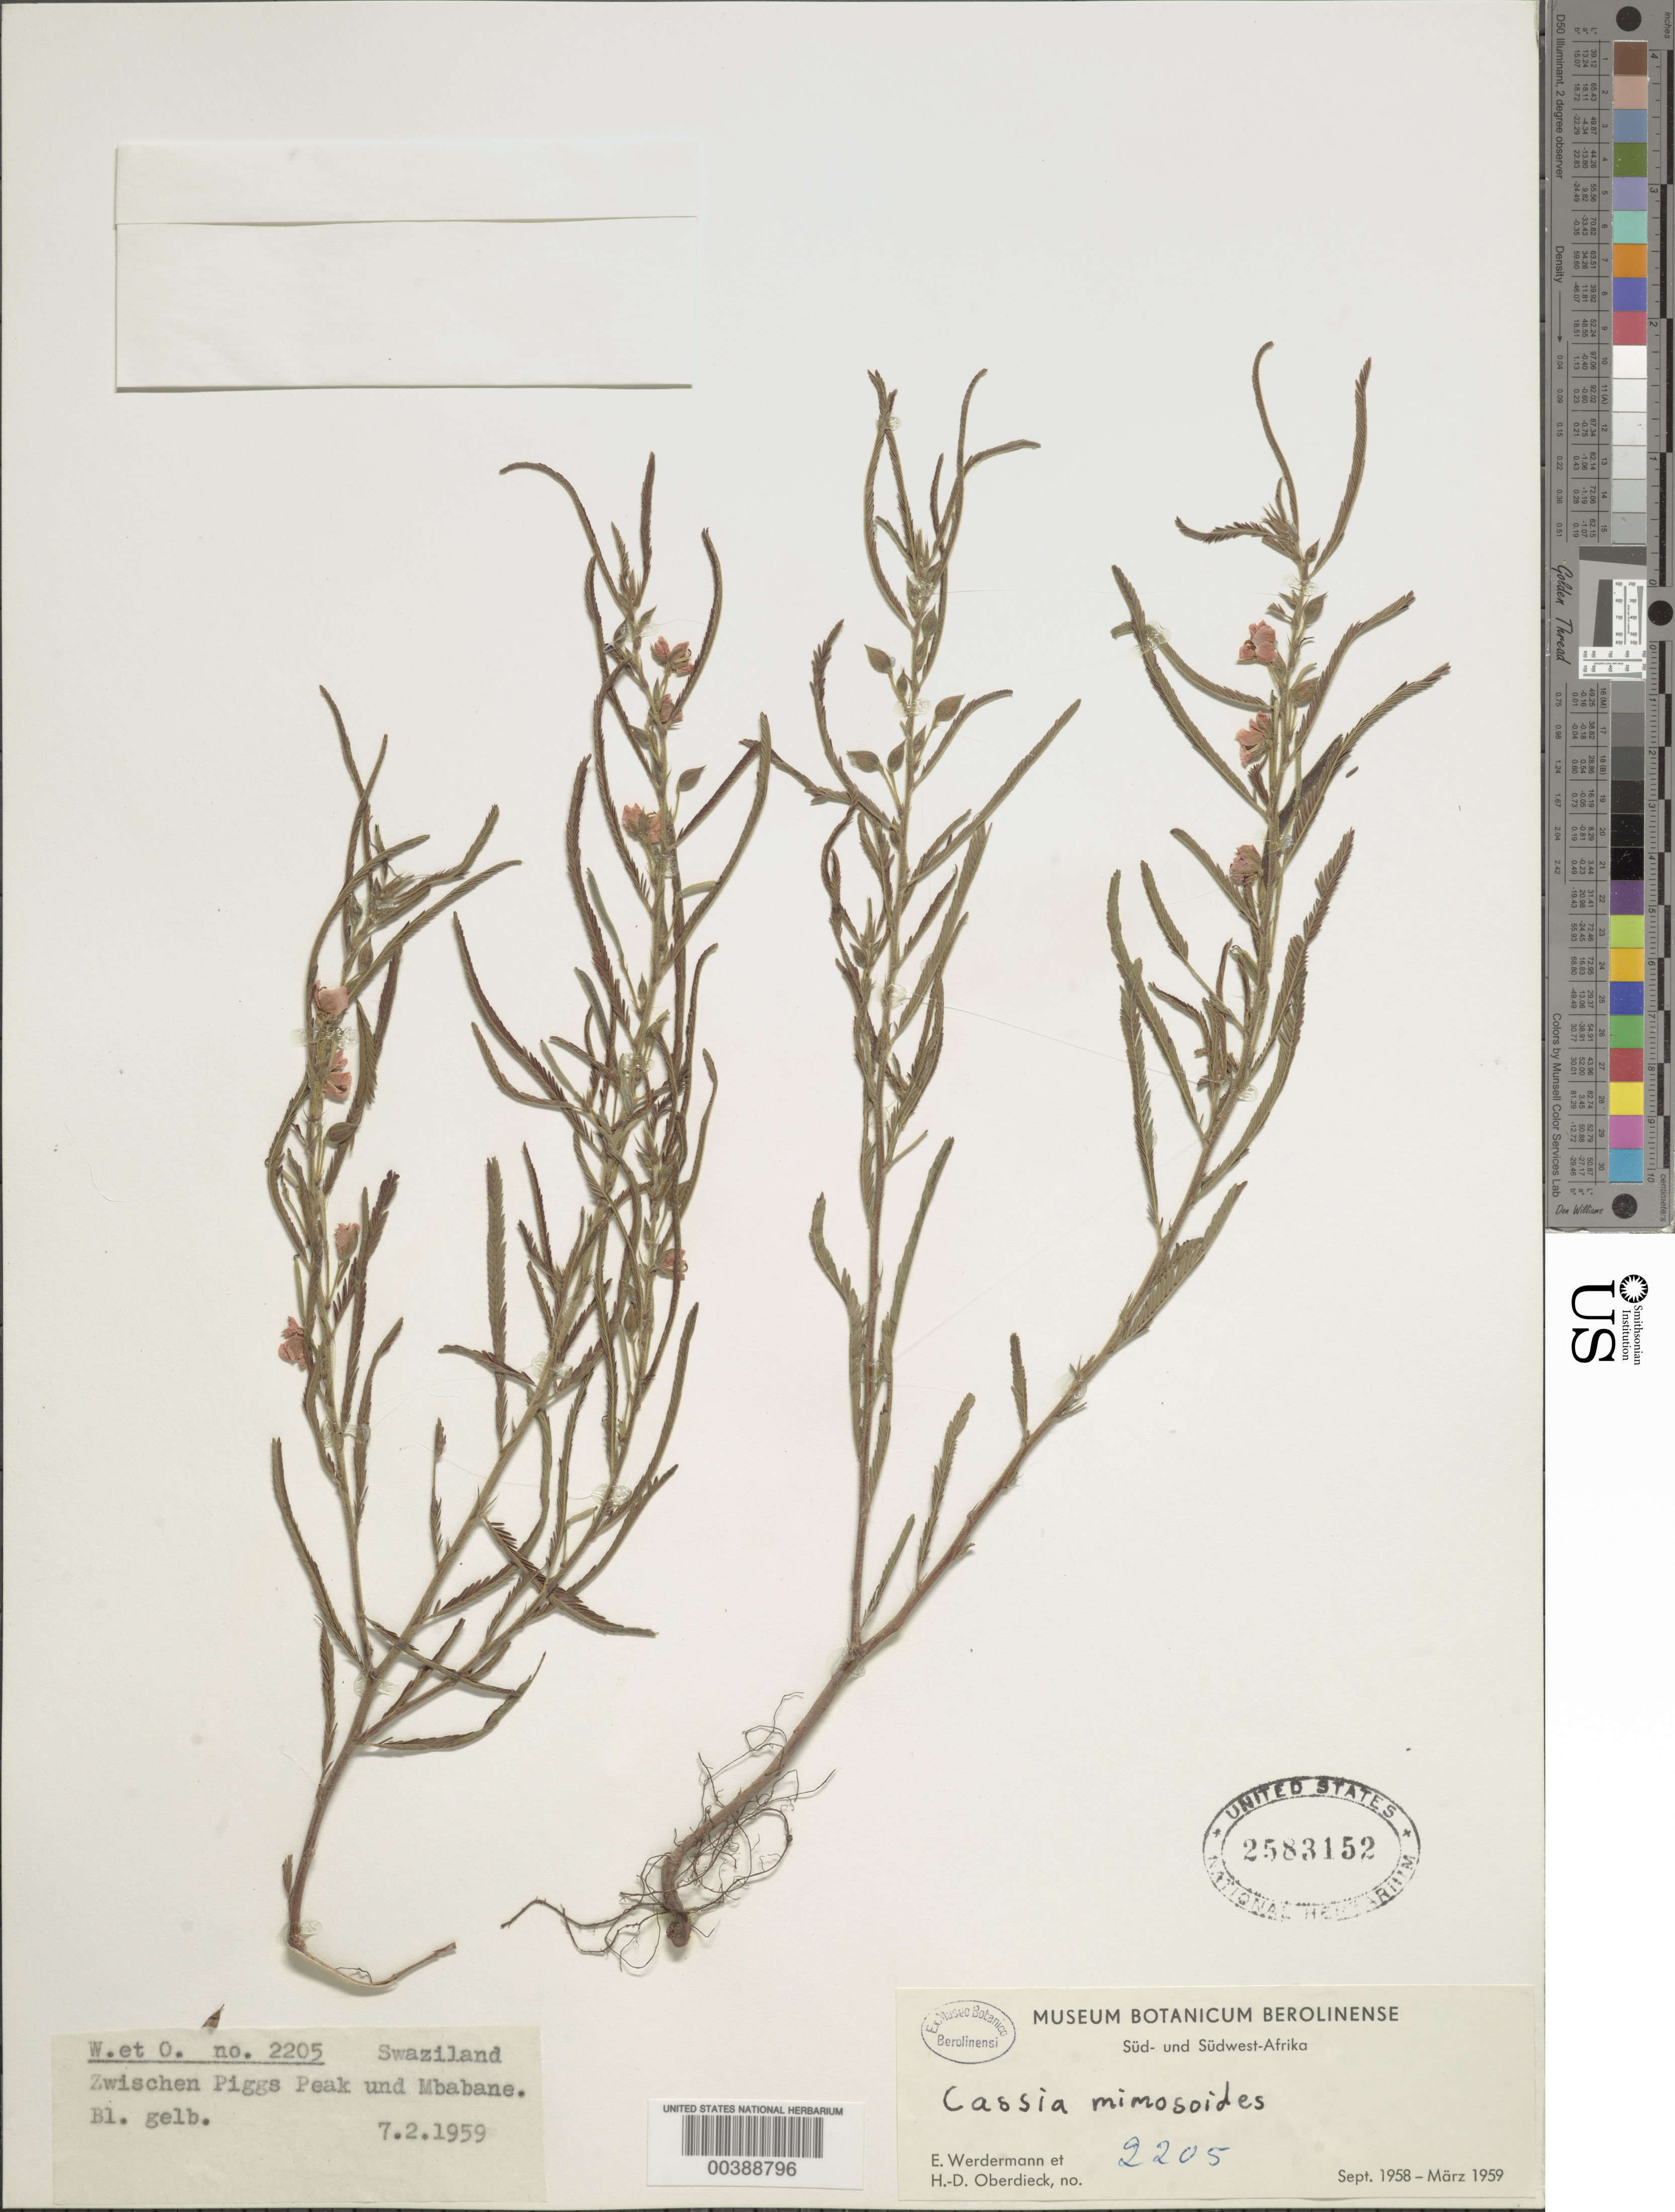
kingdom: Plantae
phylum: Tracheophyta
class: Magnoliopsida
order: Fabales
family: Fabaceae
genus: Chamaecrista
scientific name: Chamaecrista mimosoides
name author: (L.) Greene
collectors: E. Werdermann & H. Oberdieck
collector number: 2205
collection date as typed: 07 Feb 1959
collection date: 1959-02-07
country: Eswatini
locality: Zwischen piggs peak und mbabane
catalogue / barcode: US 2583152